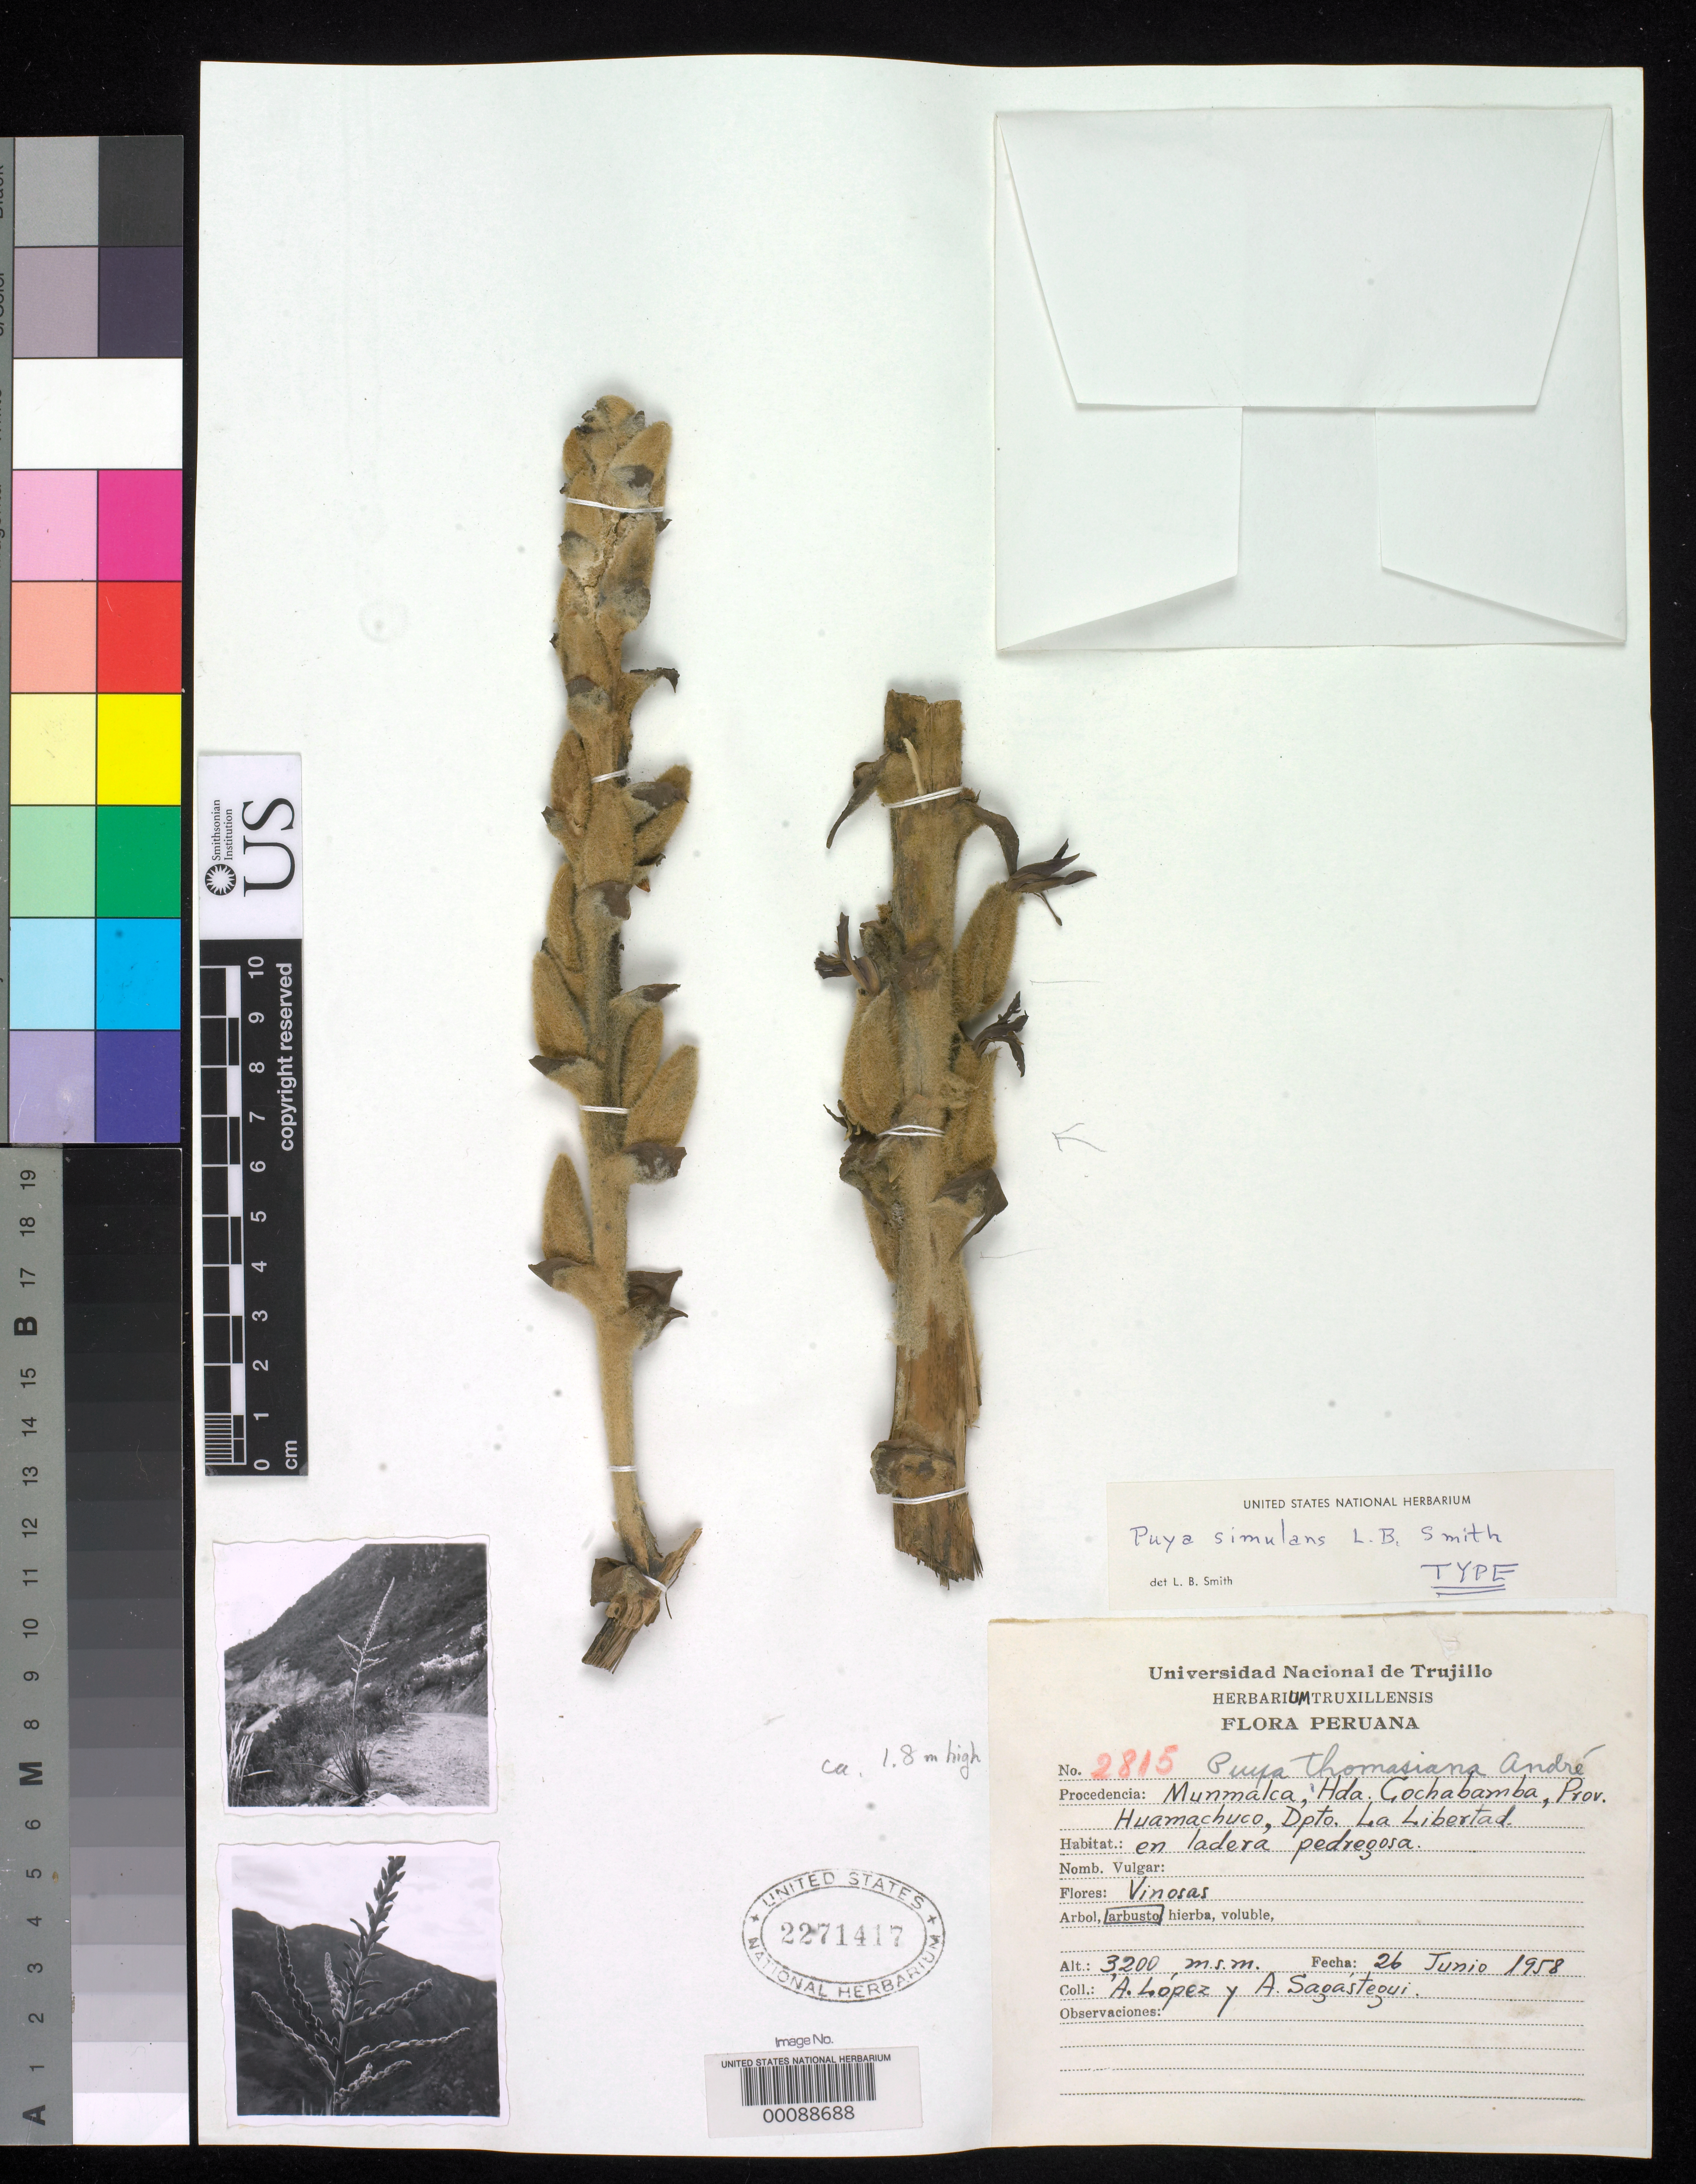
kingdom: Plantae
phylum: Tracheophyta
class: Liliopsida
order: Poales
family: Bromeliaceae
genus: Puya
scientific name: Puya simulans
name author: L.B. Sm.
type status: Holotype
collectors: A. Lopez & A. Sagástegui A.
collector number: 2815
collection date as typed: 26 Jun 1958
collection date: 1958-06-26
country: Peru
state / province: La Libertad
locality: Munmalca, Hacienda Cochabamba.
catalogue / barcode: US 2271417